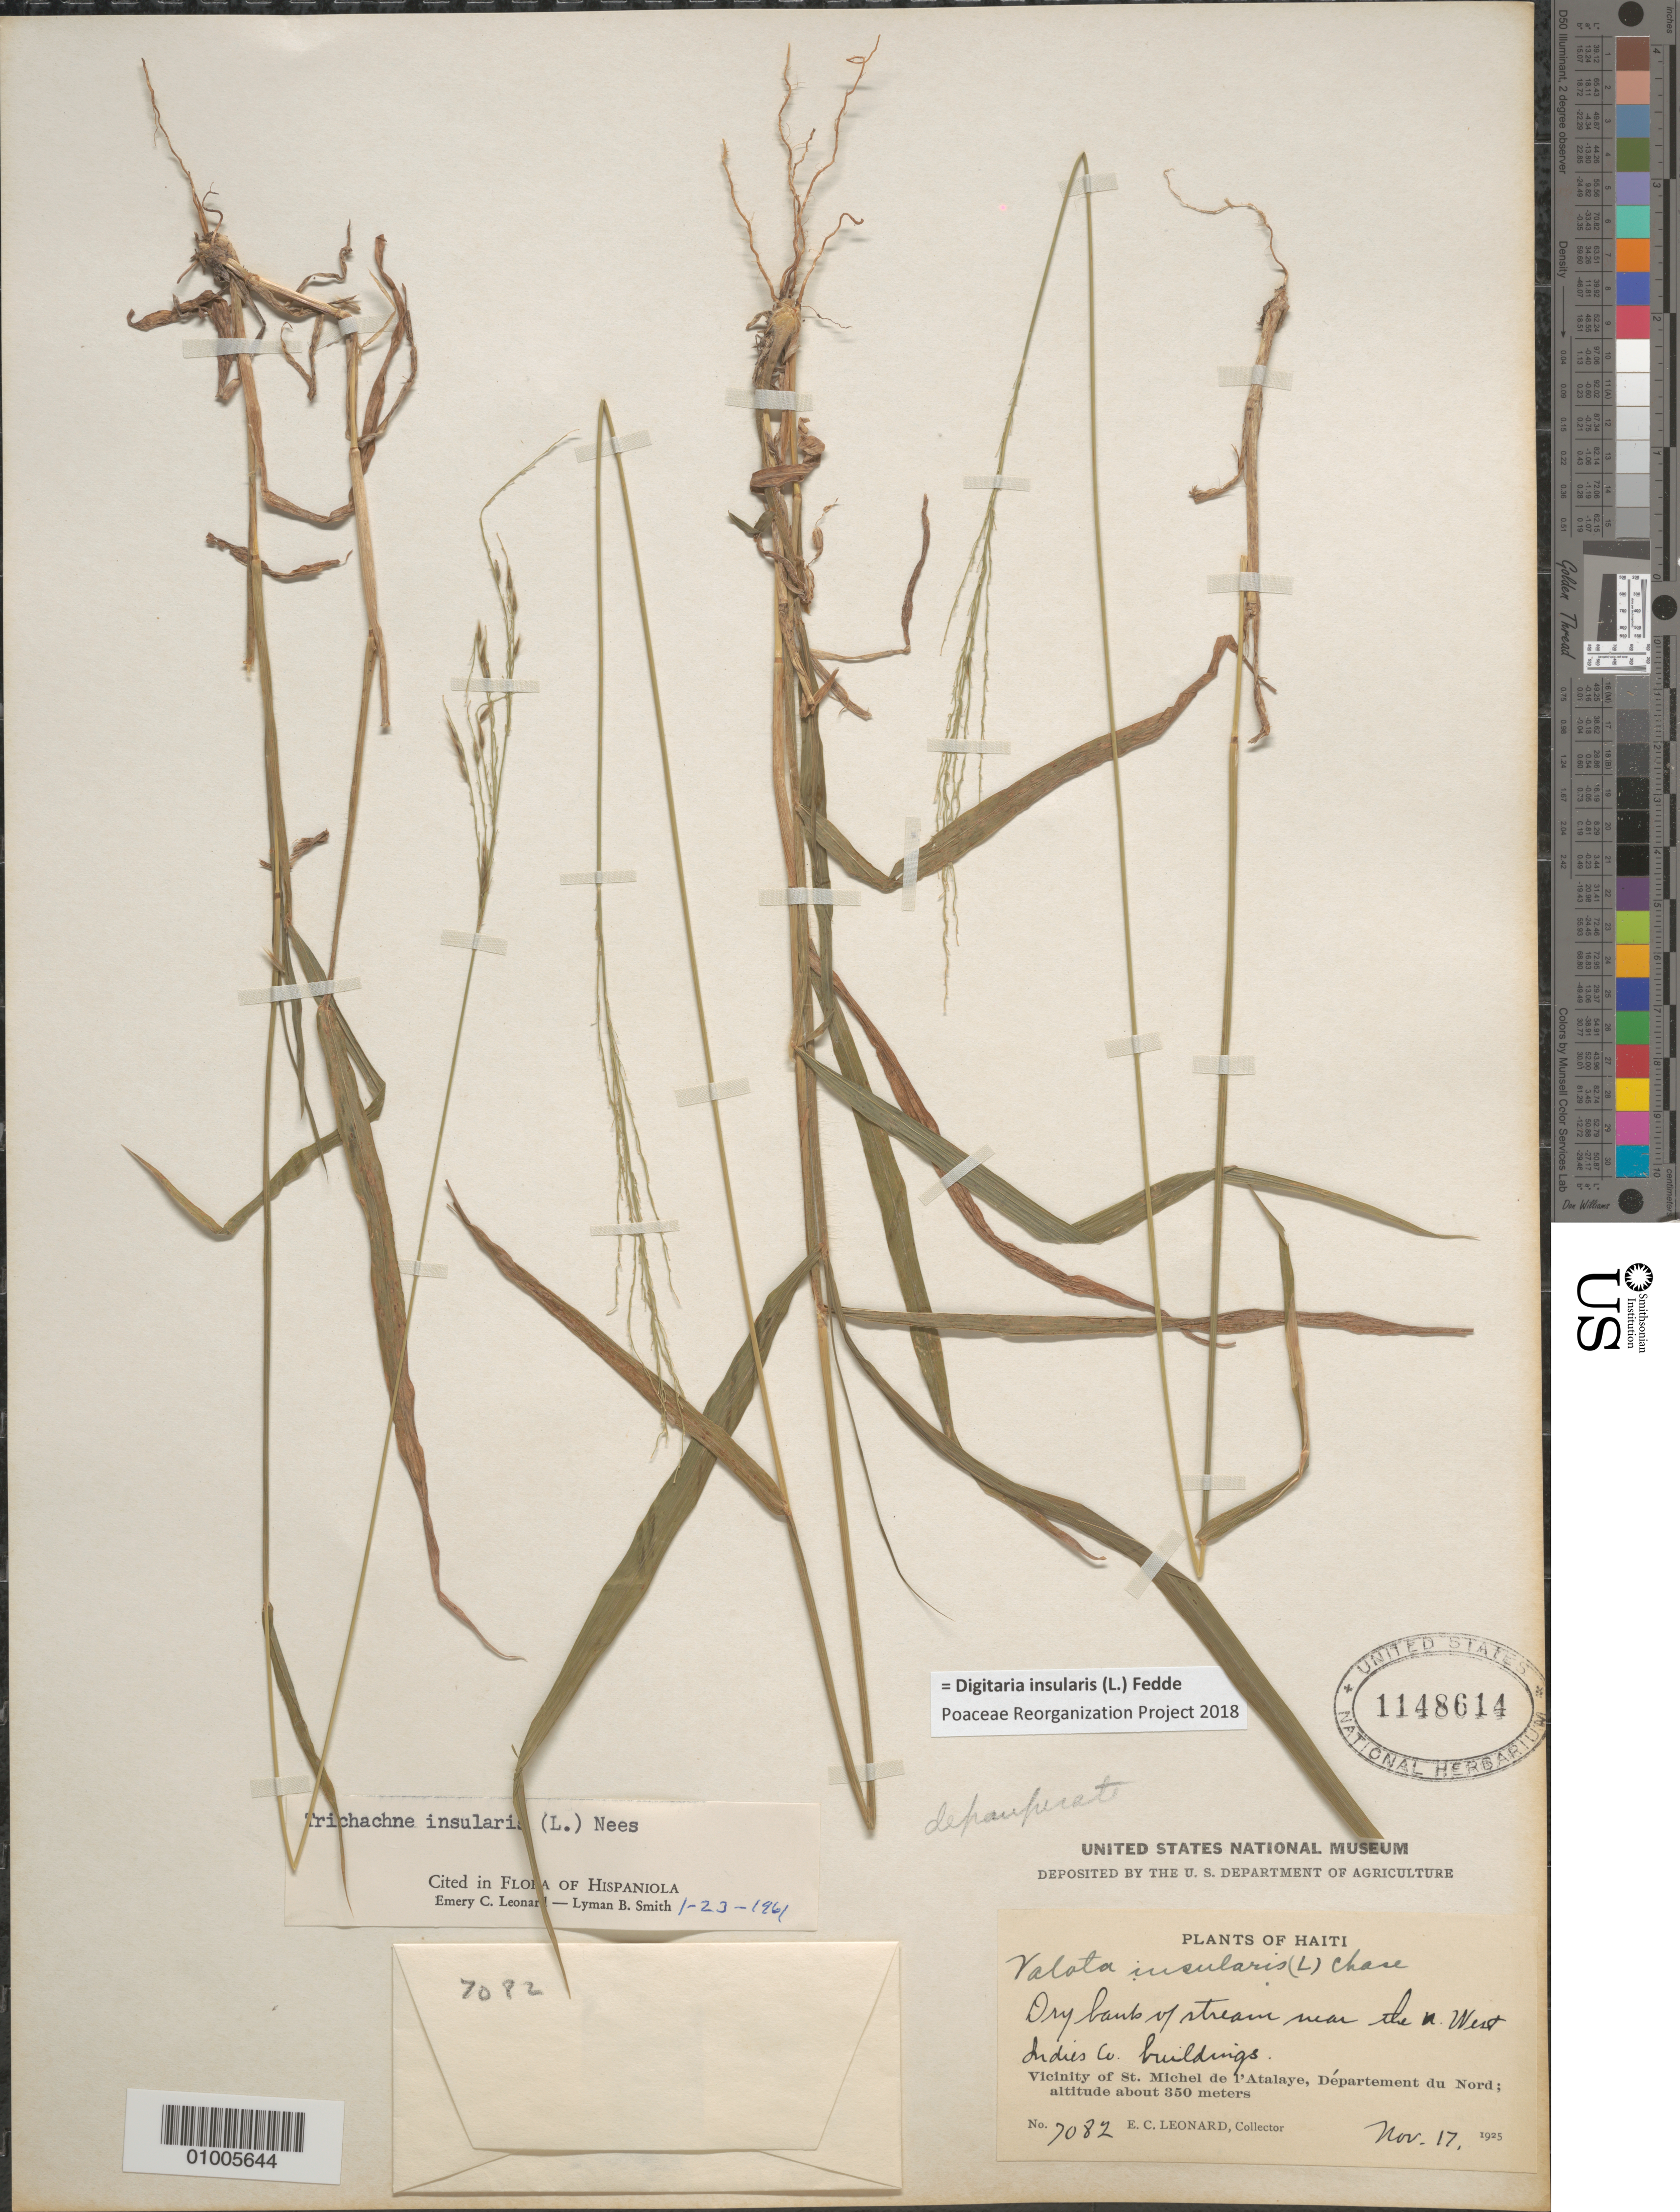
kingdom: Plantae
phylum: Tracheophyta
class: Liliopsida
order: Poales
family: Poaceae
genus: Digitaria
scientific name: Digitaria insularis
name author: (L.) Fedde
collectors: E. C. Leonard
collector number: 7082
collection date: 1925-11-17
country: Haiti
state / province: Nord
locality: Dry banks of stream near the N. West Indies Co. buildings. Vicinity of St. Michel de l'Atalaye, Département du Nord.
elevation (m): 350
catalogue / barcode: US 1148614